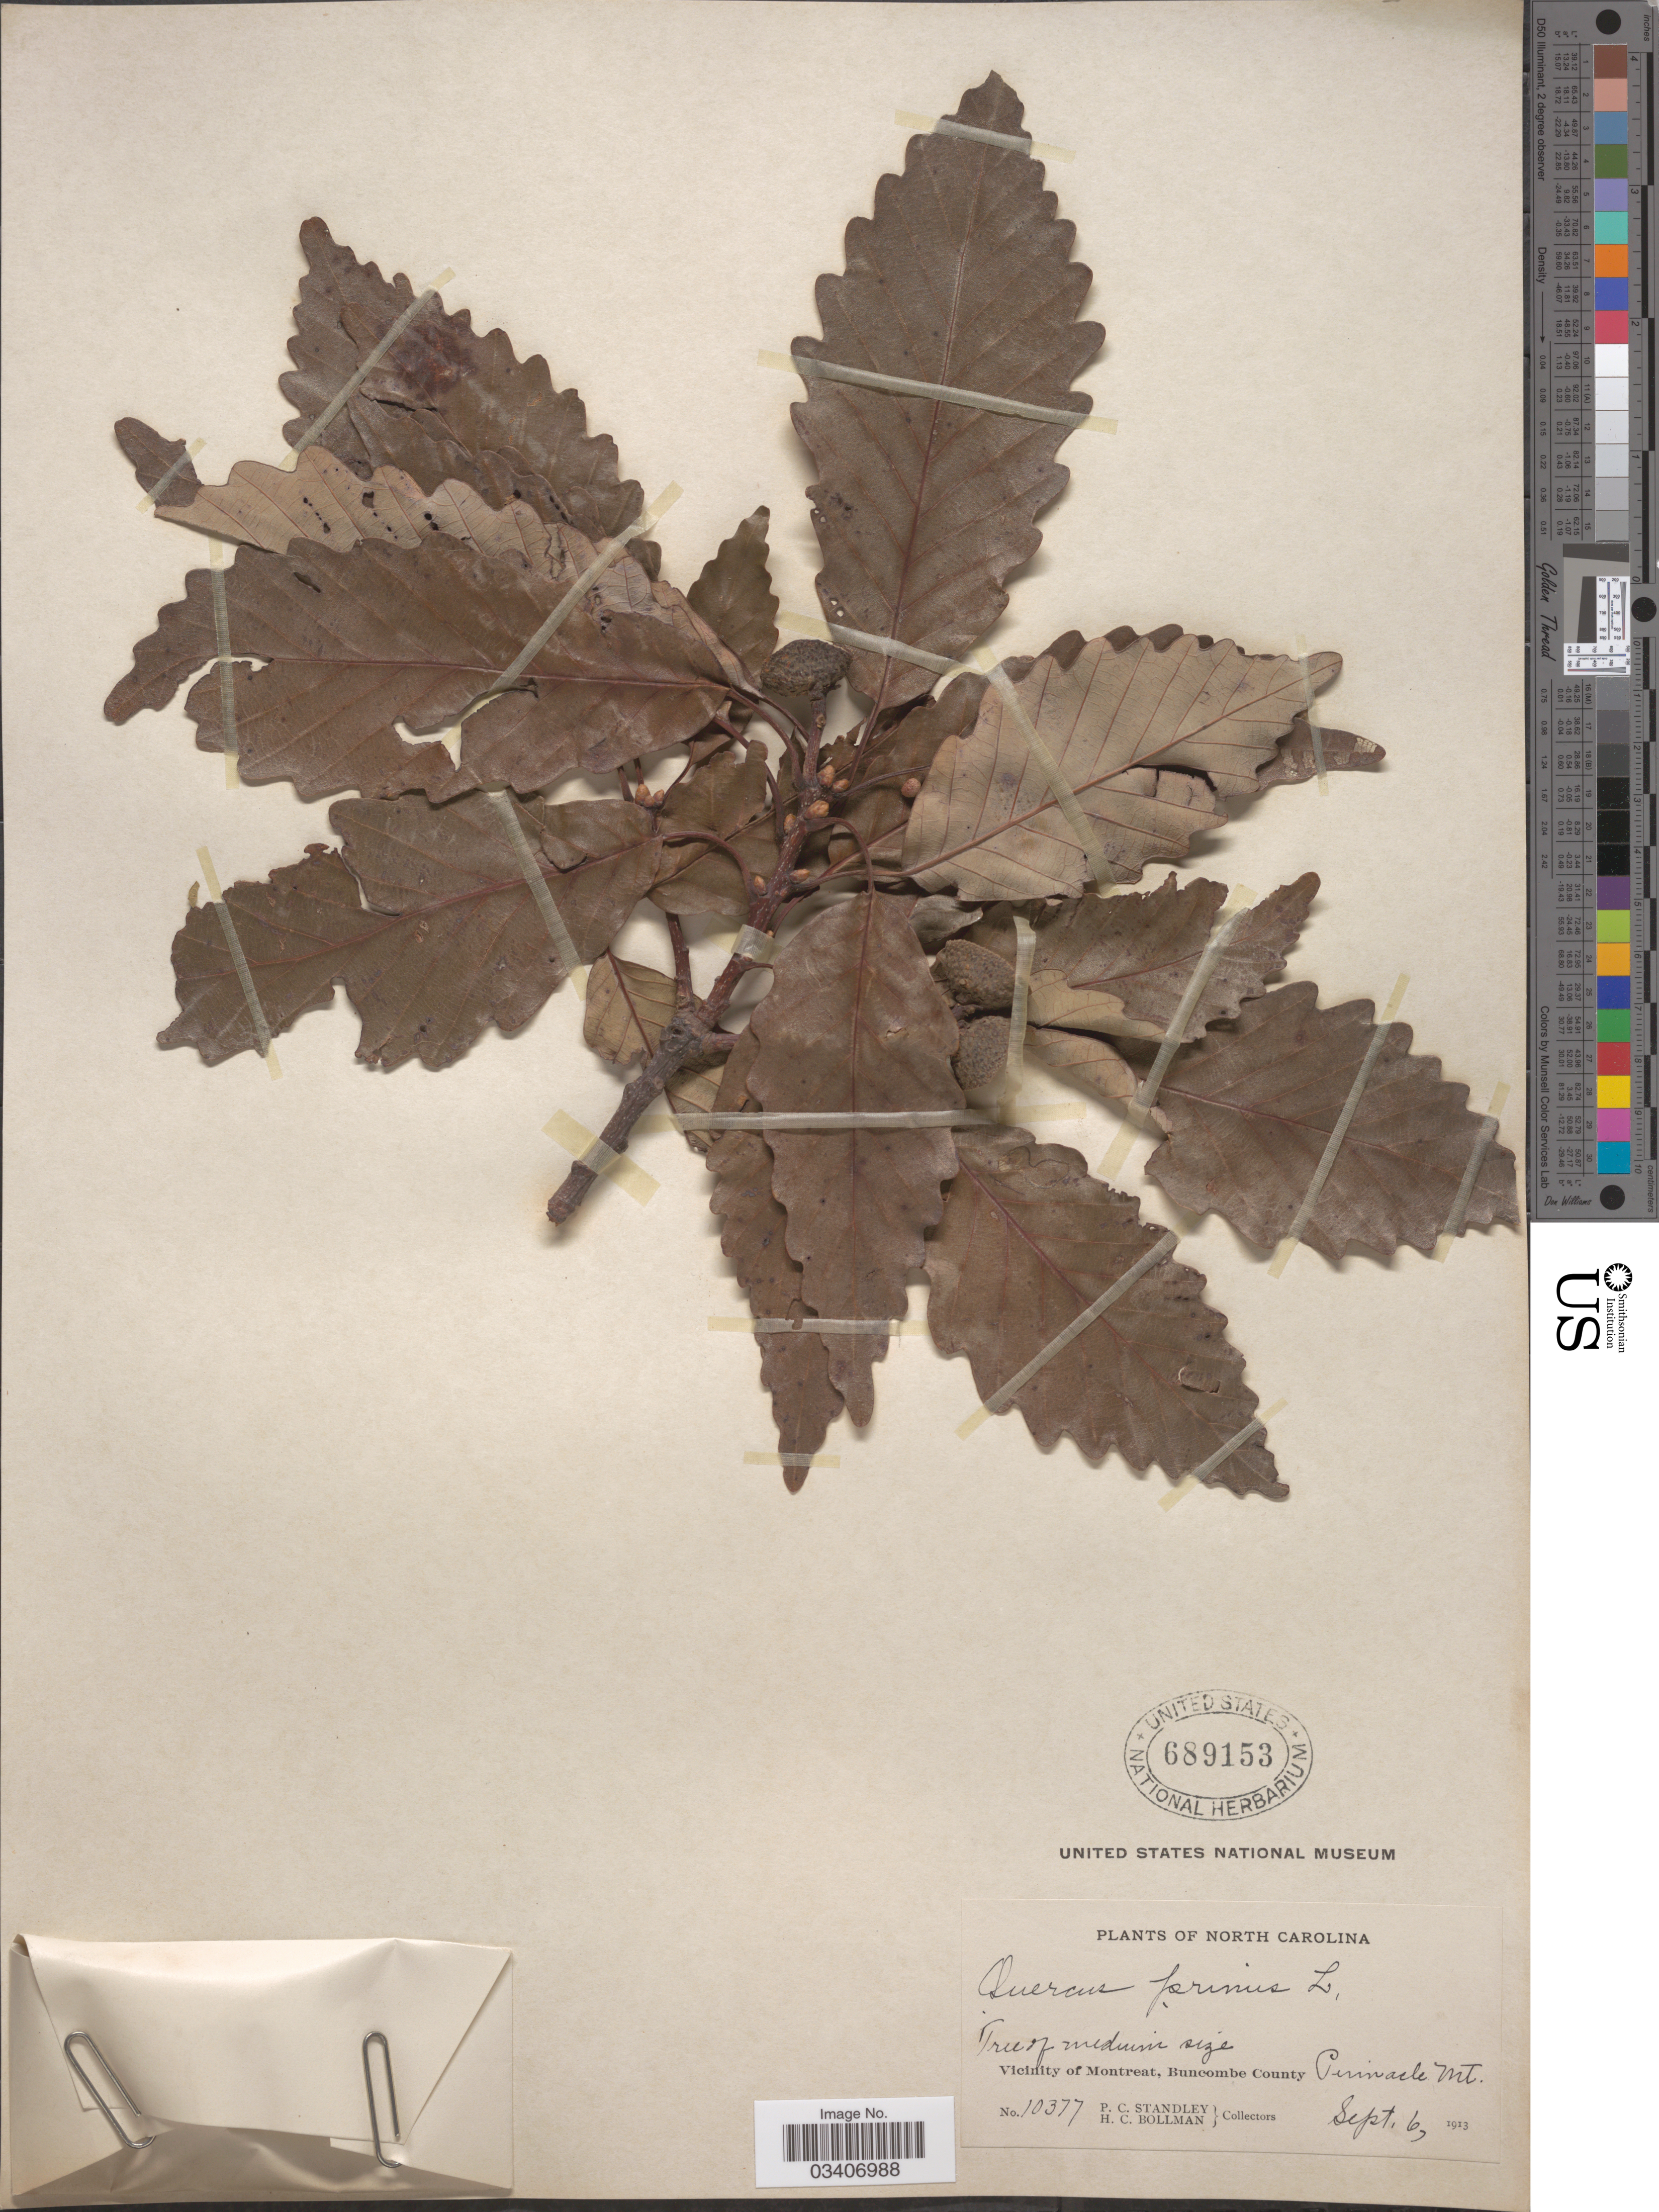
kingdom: Plantae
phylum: Tracheophyta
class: Magnoliopsida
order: Fagales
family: Fagaceae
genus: Quercus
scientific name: Quercus montana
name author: Willd.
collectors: P. C. Standley & H. C. Bollman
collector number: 10377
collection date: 1913-09-06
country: United States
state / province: North Carolina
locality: Vicinity of Montreat, Buncombe County. Pinnacle Mt.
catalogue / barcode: US 689153